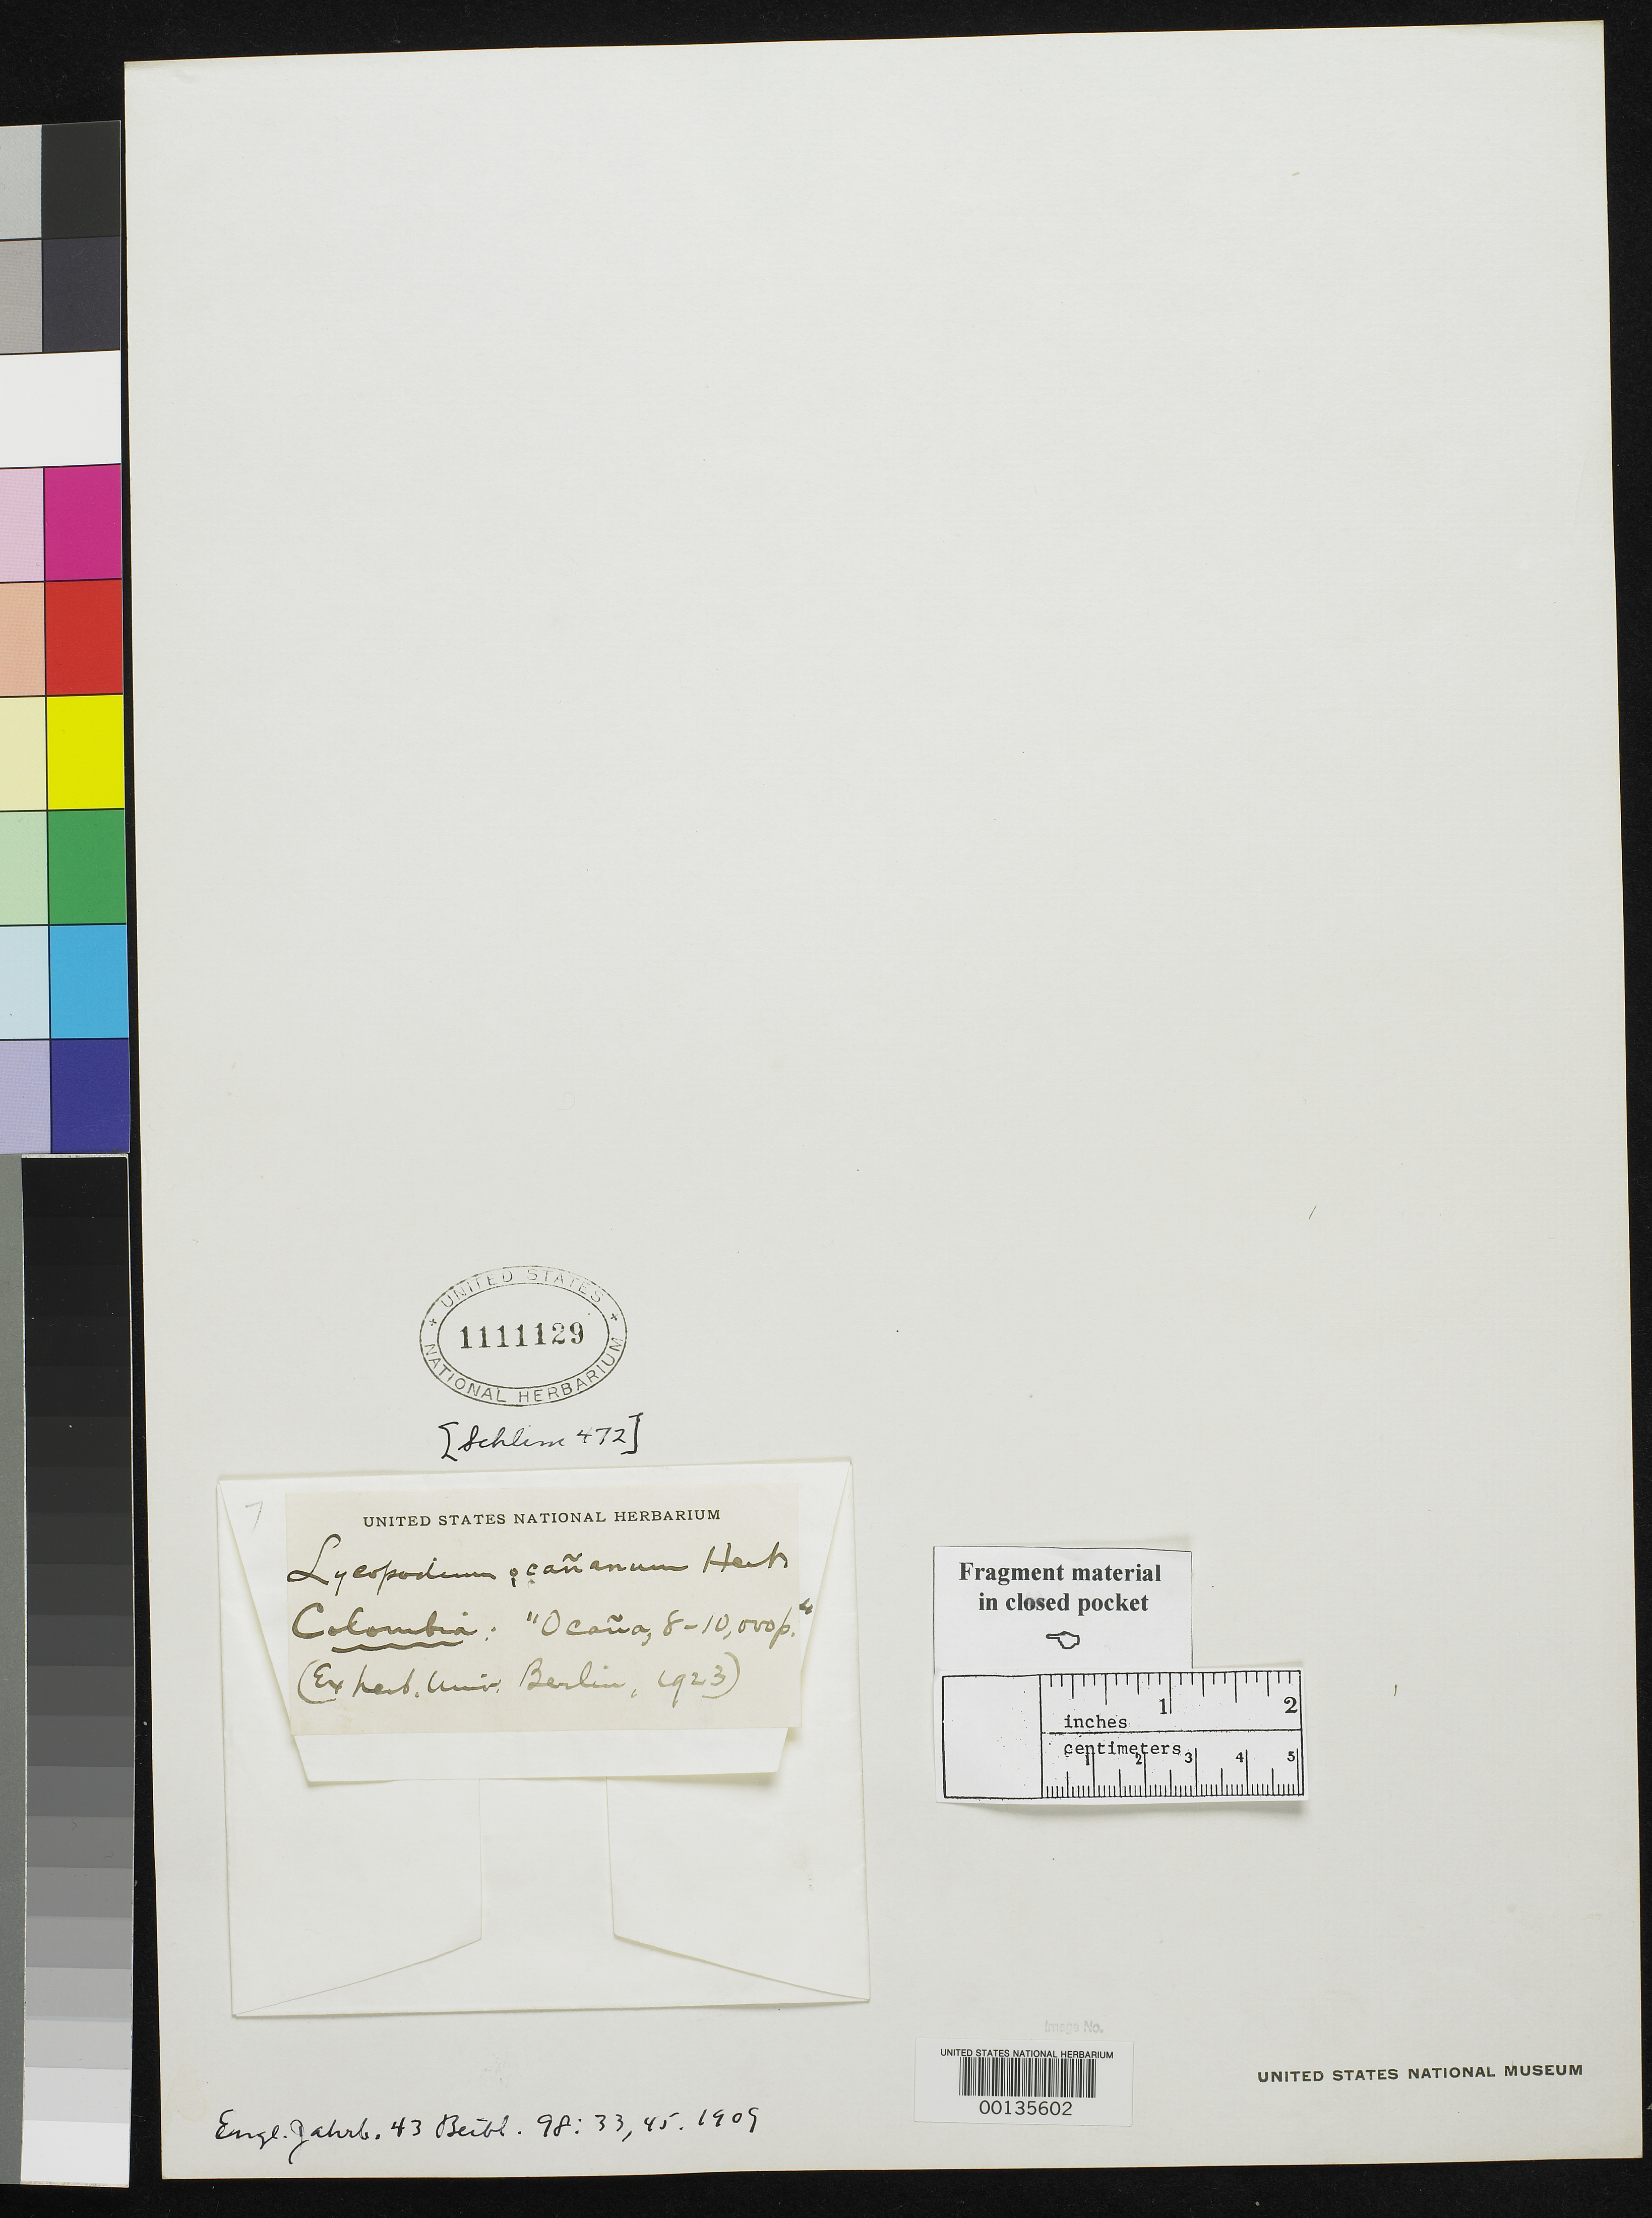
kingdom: Plantae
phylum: Tracheophyta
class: Lycopodiopsida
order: Lycopodiales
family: Lycopodiaceae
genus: Lycopodium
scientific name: Lycopodium ocananum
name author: Herter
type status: Isosyntype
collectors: L. Schlim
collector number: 472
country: Colombia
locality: Ocana.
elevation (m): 2438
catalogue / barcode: US 1111129